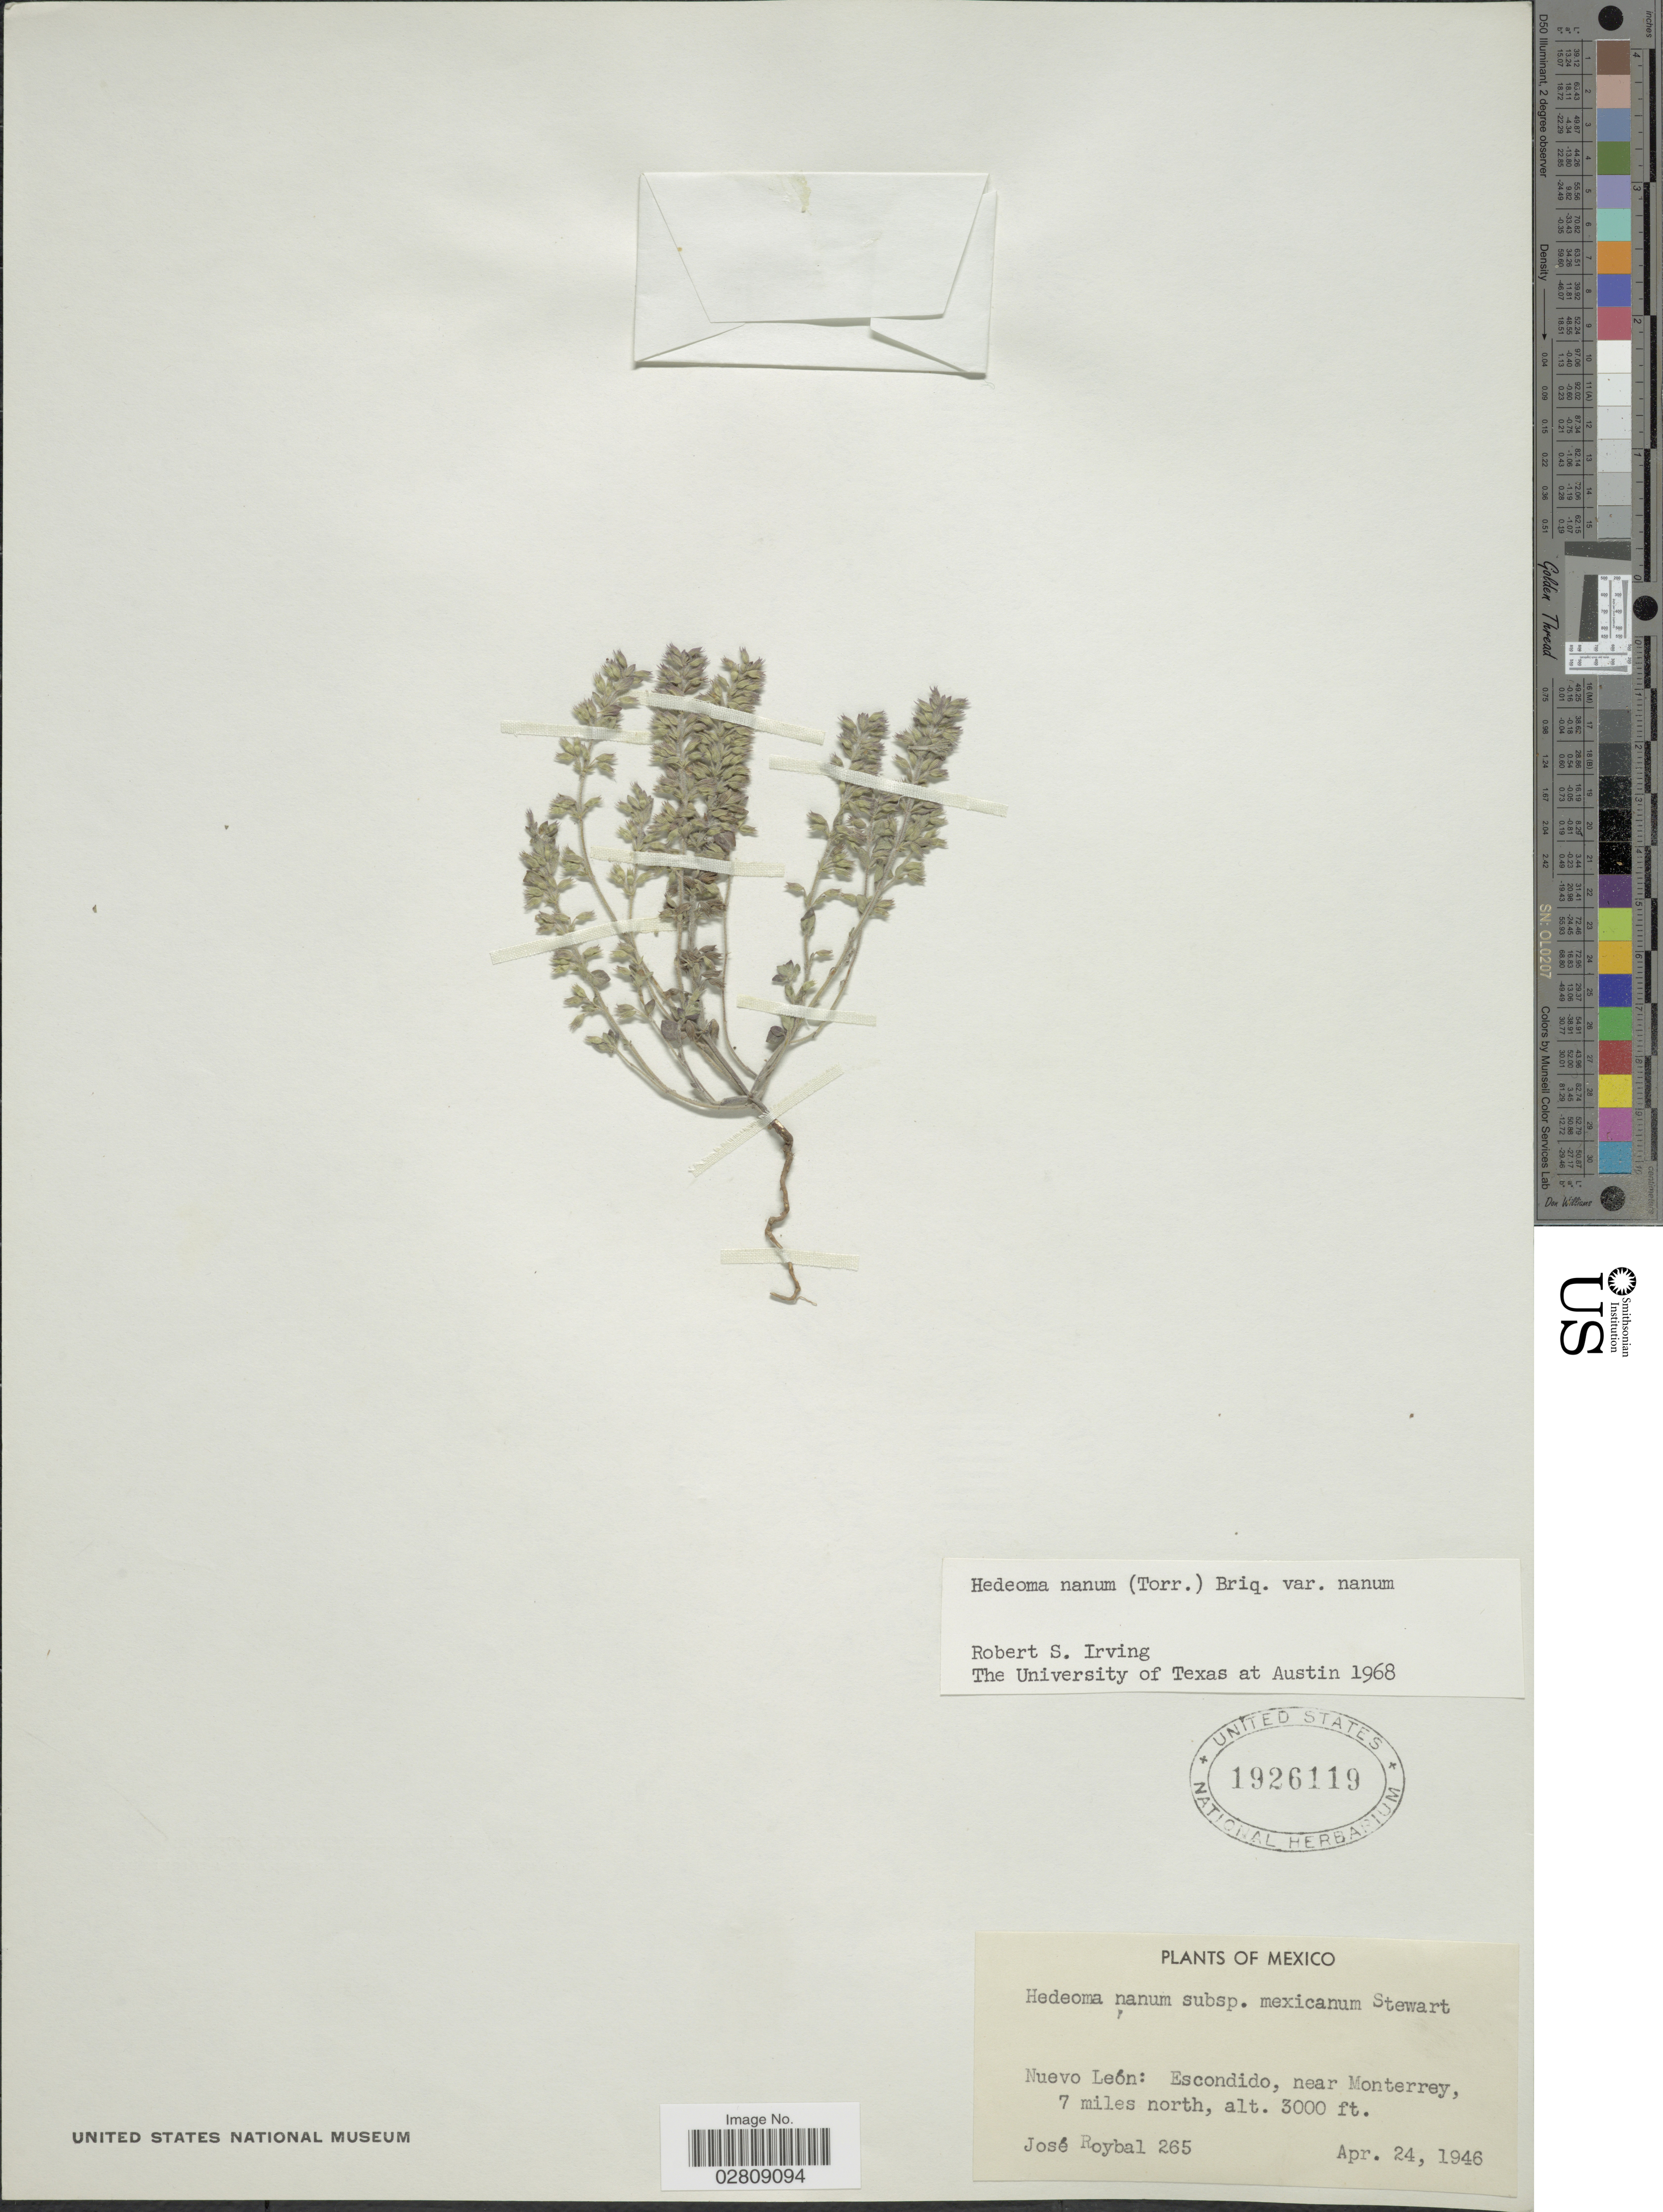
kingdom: Plantae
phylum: Tracheophyta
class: Magnoliopsida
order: Lamiales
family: Lamiaceae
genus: Hedeoma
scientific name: Hedeoma nana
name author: (Torr.) Briq.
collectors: J. Roybal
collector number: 265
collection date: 1946-04-24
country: Mexico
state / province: Nuevo León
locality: Escondido, near Monterrey, 7 miles north.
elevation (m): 914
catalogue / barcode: US 1926119